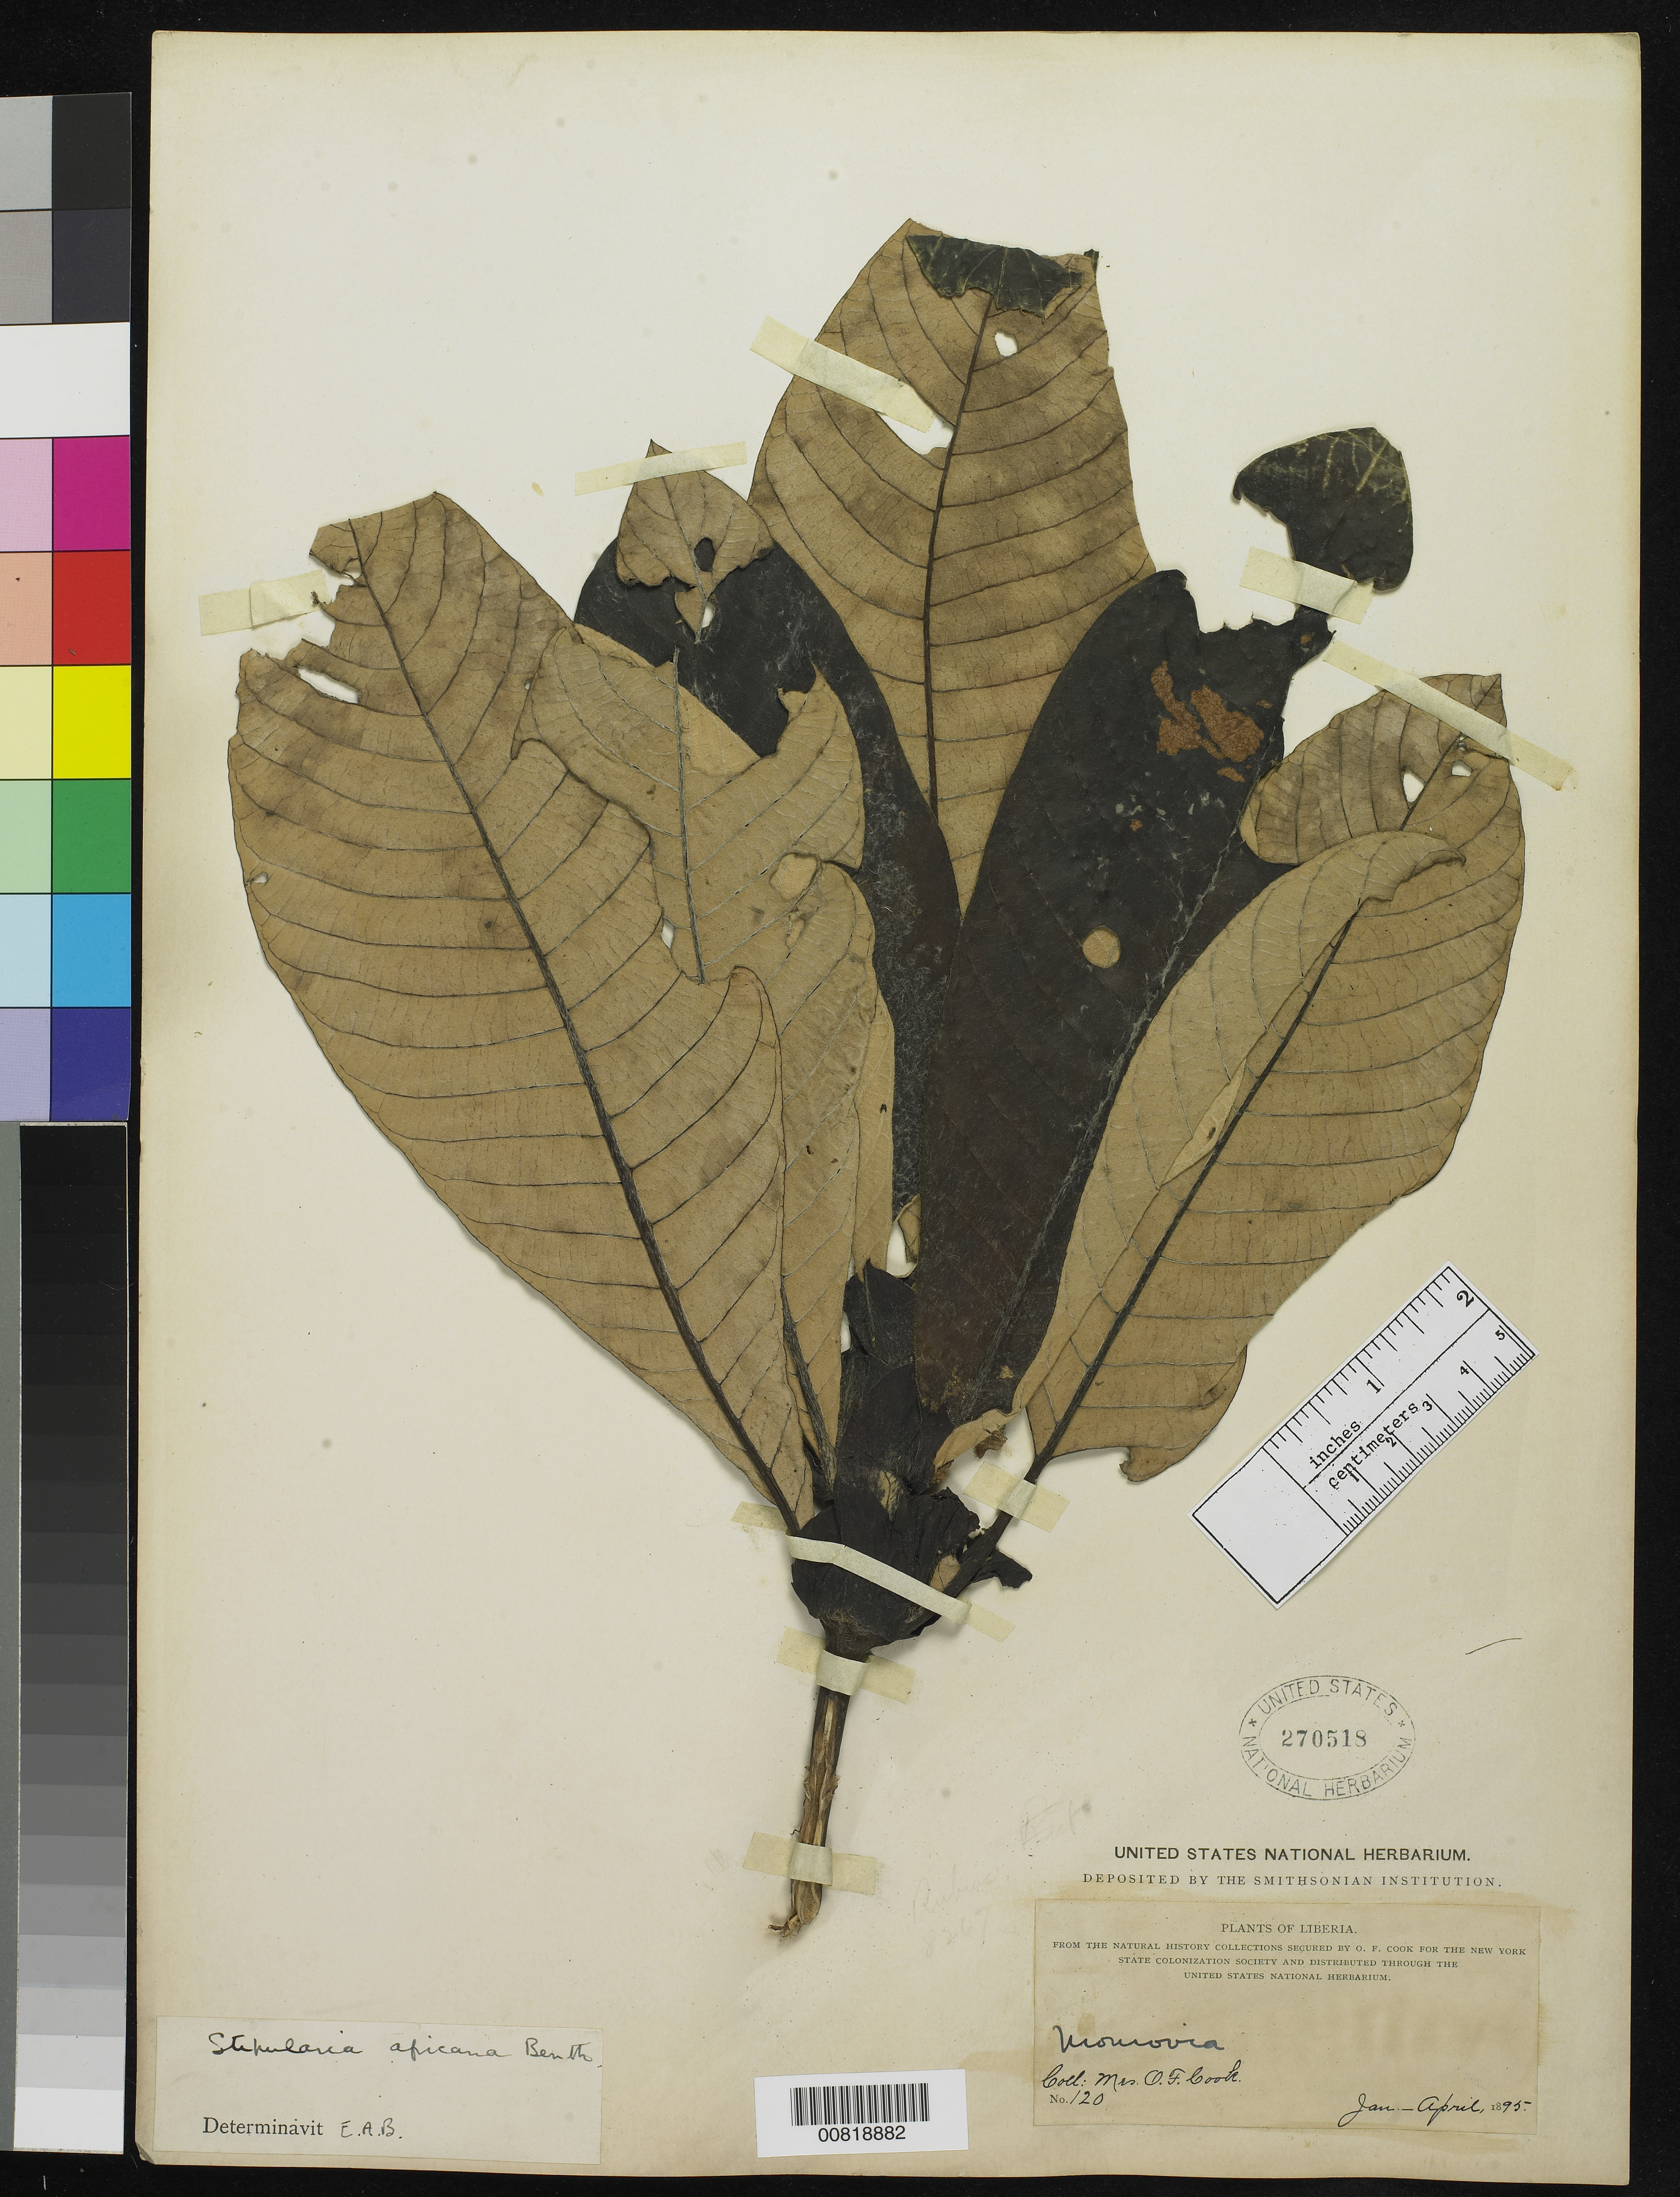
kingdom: Plantae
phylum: Tracheophyta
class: Magnoliopsida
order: Gentianales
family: Rubiaceae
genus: Stipularia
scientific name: Stipularia africana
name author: Benth.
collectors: Alice C. Cook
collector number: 120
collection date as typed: Jan 1895 to -- Apr 1895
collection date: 1895-01/1895-04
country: Liberia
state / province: Montserrado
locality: Monrovia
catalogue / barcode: US 270518